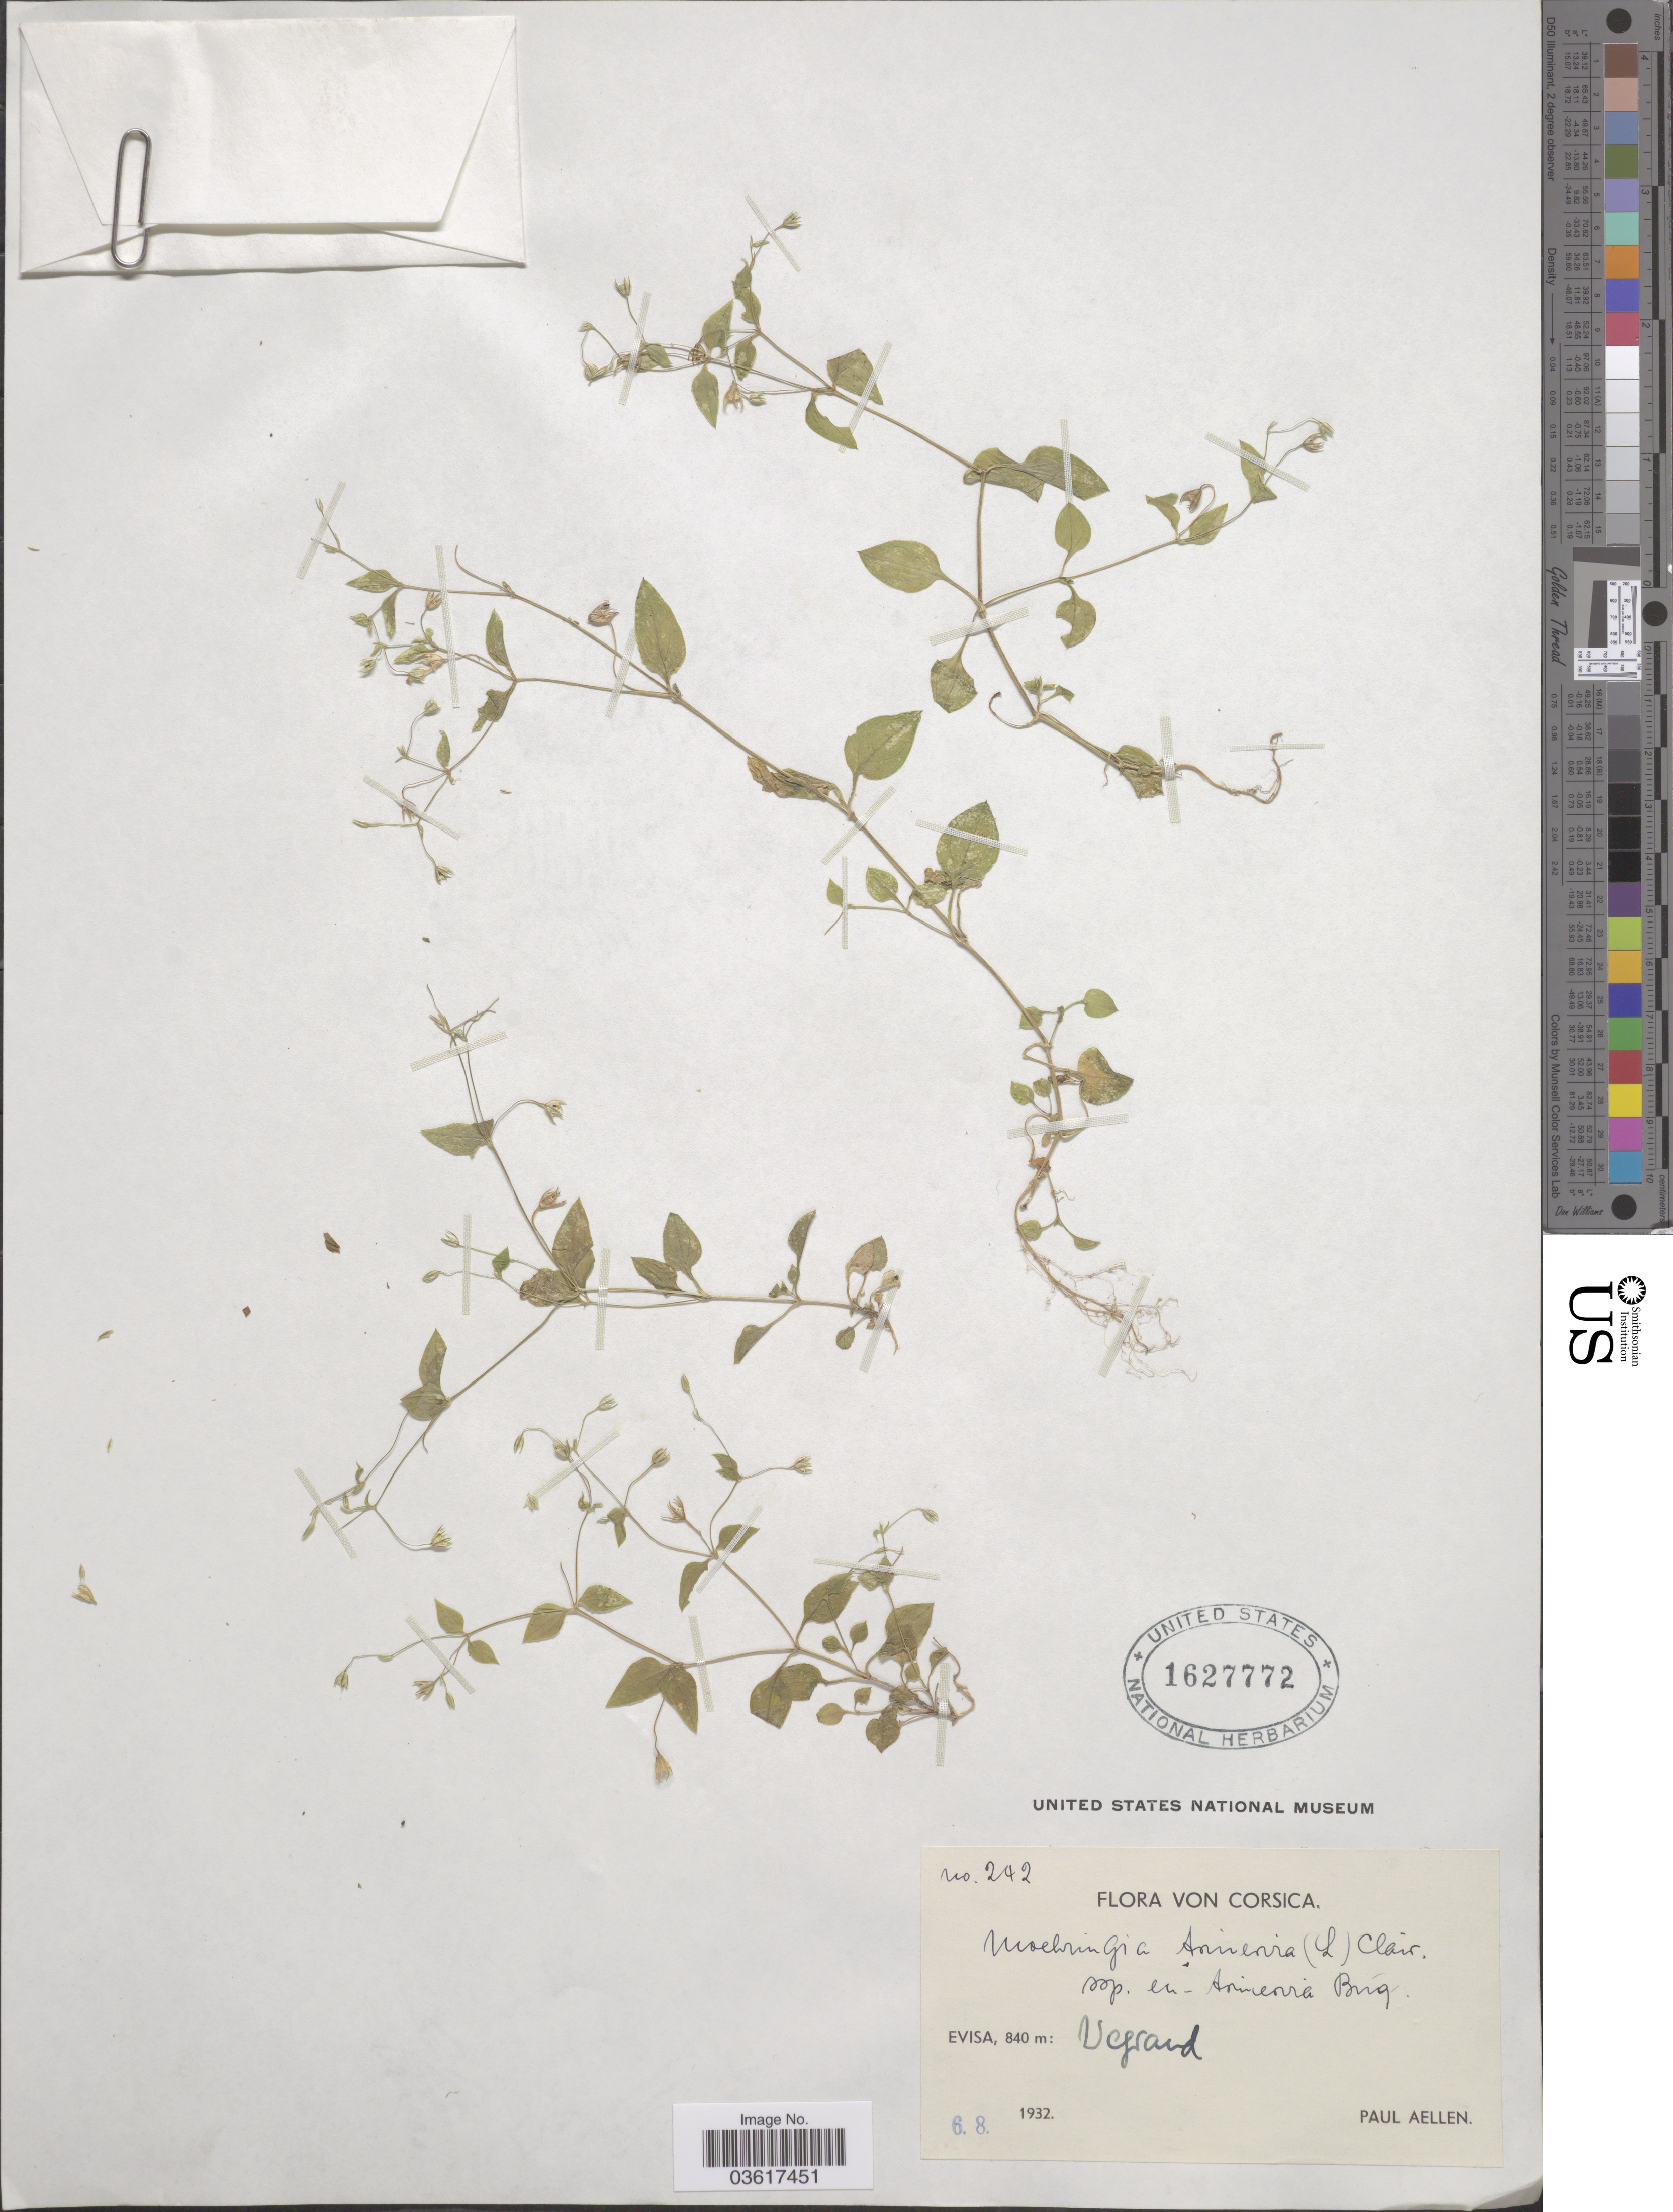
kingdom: Plantae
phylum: Tracheophyta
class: Magnoliopsida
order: Caryophyllales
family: Caryophyllaceae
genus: Moehringia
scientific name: Moehringia trinervia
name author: (L.) Clairv.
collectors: P. Aellen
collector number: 242*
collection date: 1932-08-06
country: France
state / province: Corsica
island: Corse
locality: Evisa: Vegraud [interpreted].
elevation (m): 840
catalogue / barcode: US 1627772